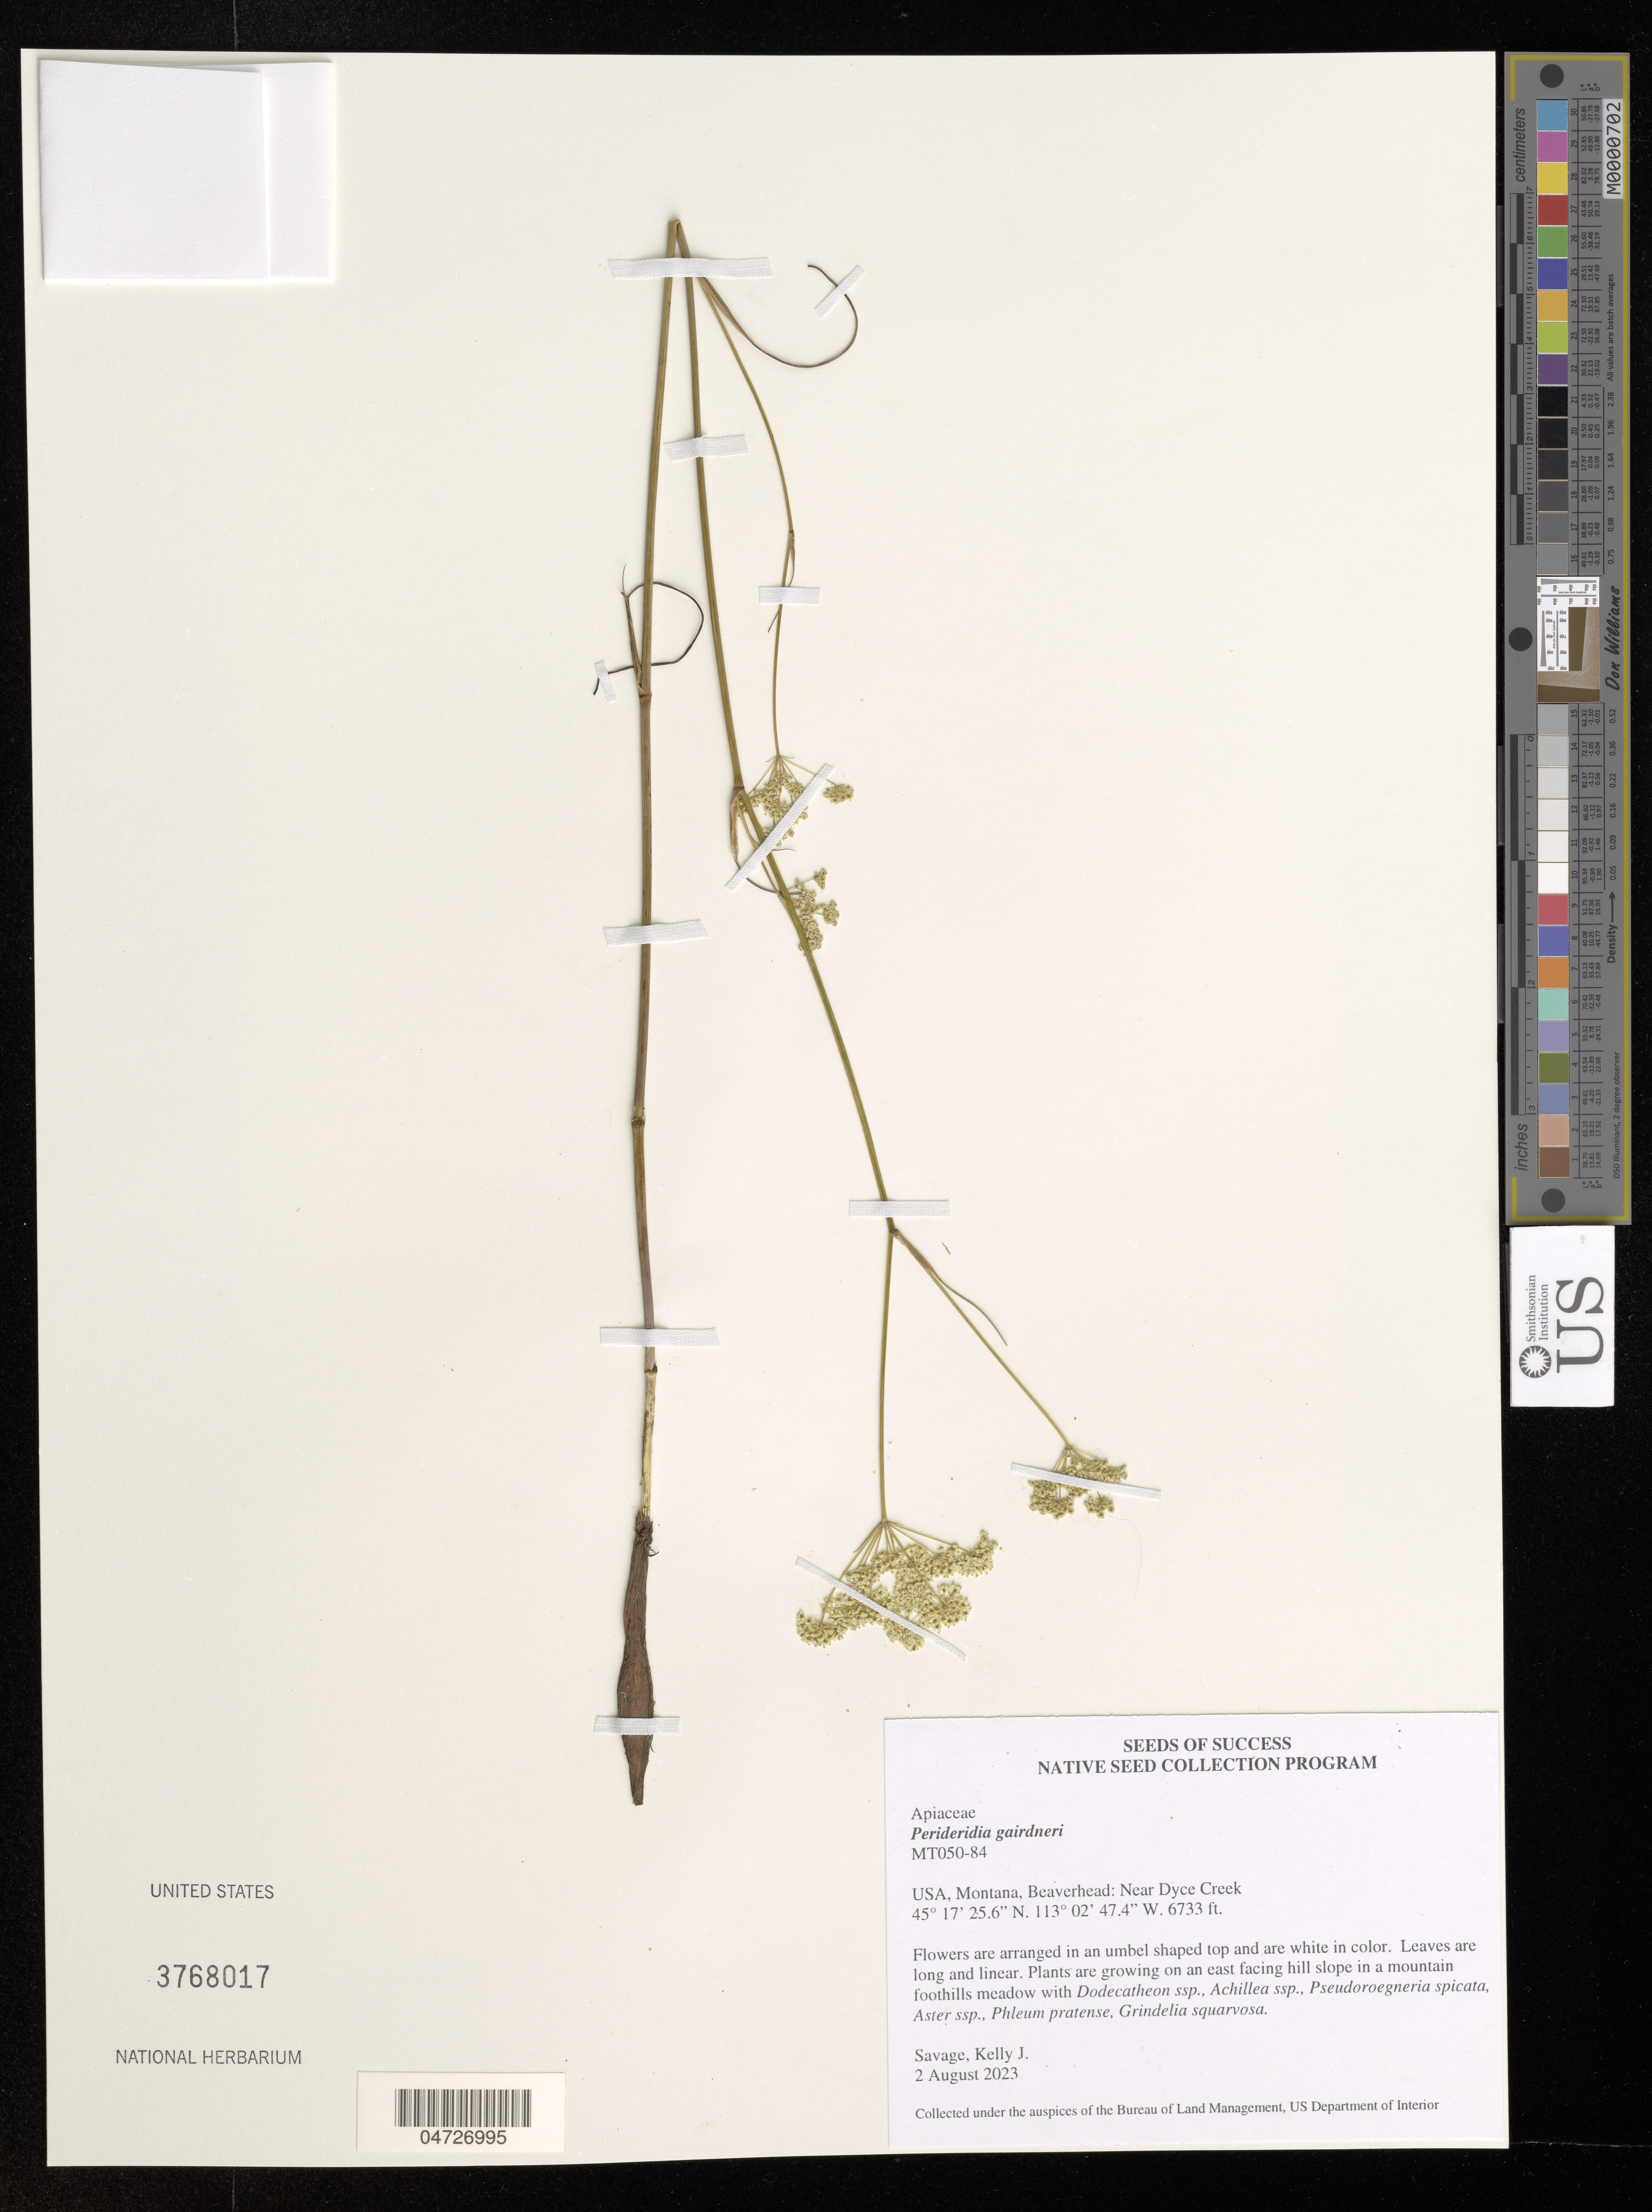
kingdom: Plantae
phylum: Tracheophyta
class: Magnoliopsida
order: Apiales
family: Apiaceae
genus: Perideridia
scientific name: Perideridia gairdneri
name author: (Hook. & Arn.) Mathias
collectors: K. Savage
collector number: MT050-84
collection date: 2023-08-02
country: United States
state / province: Montana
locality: Beaverhead: Near Dyce Creek.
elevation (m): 2052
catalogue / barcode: US 3768017